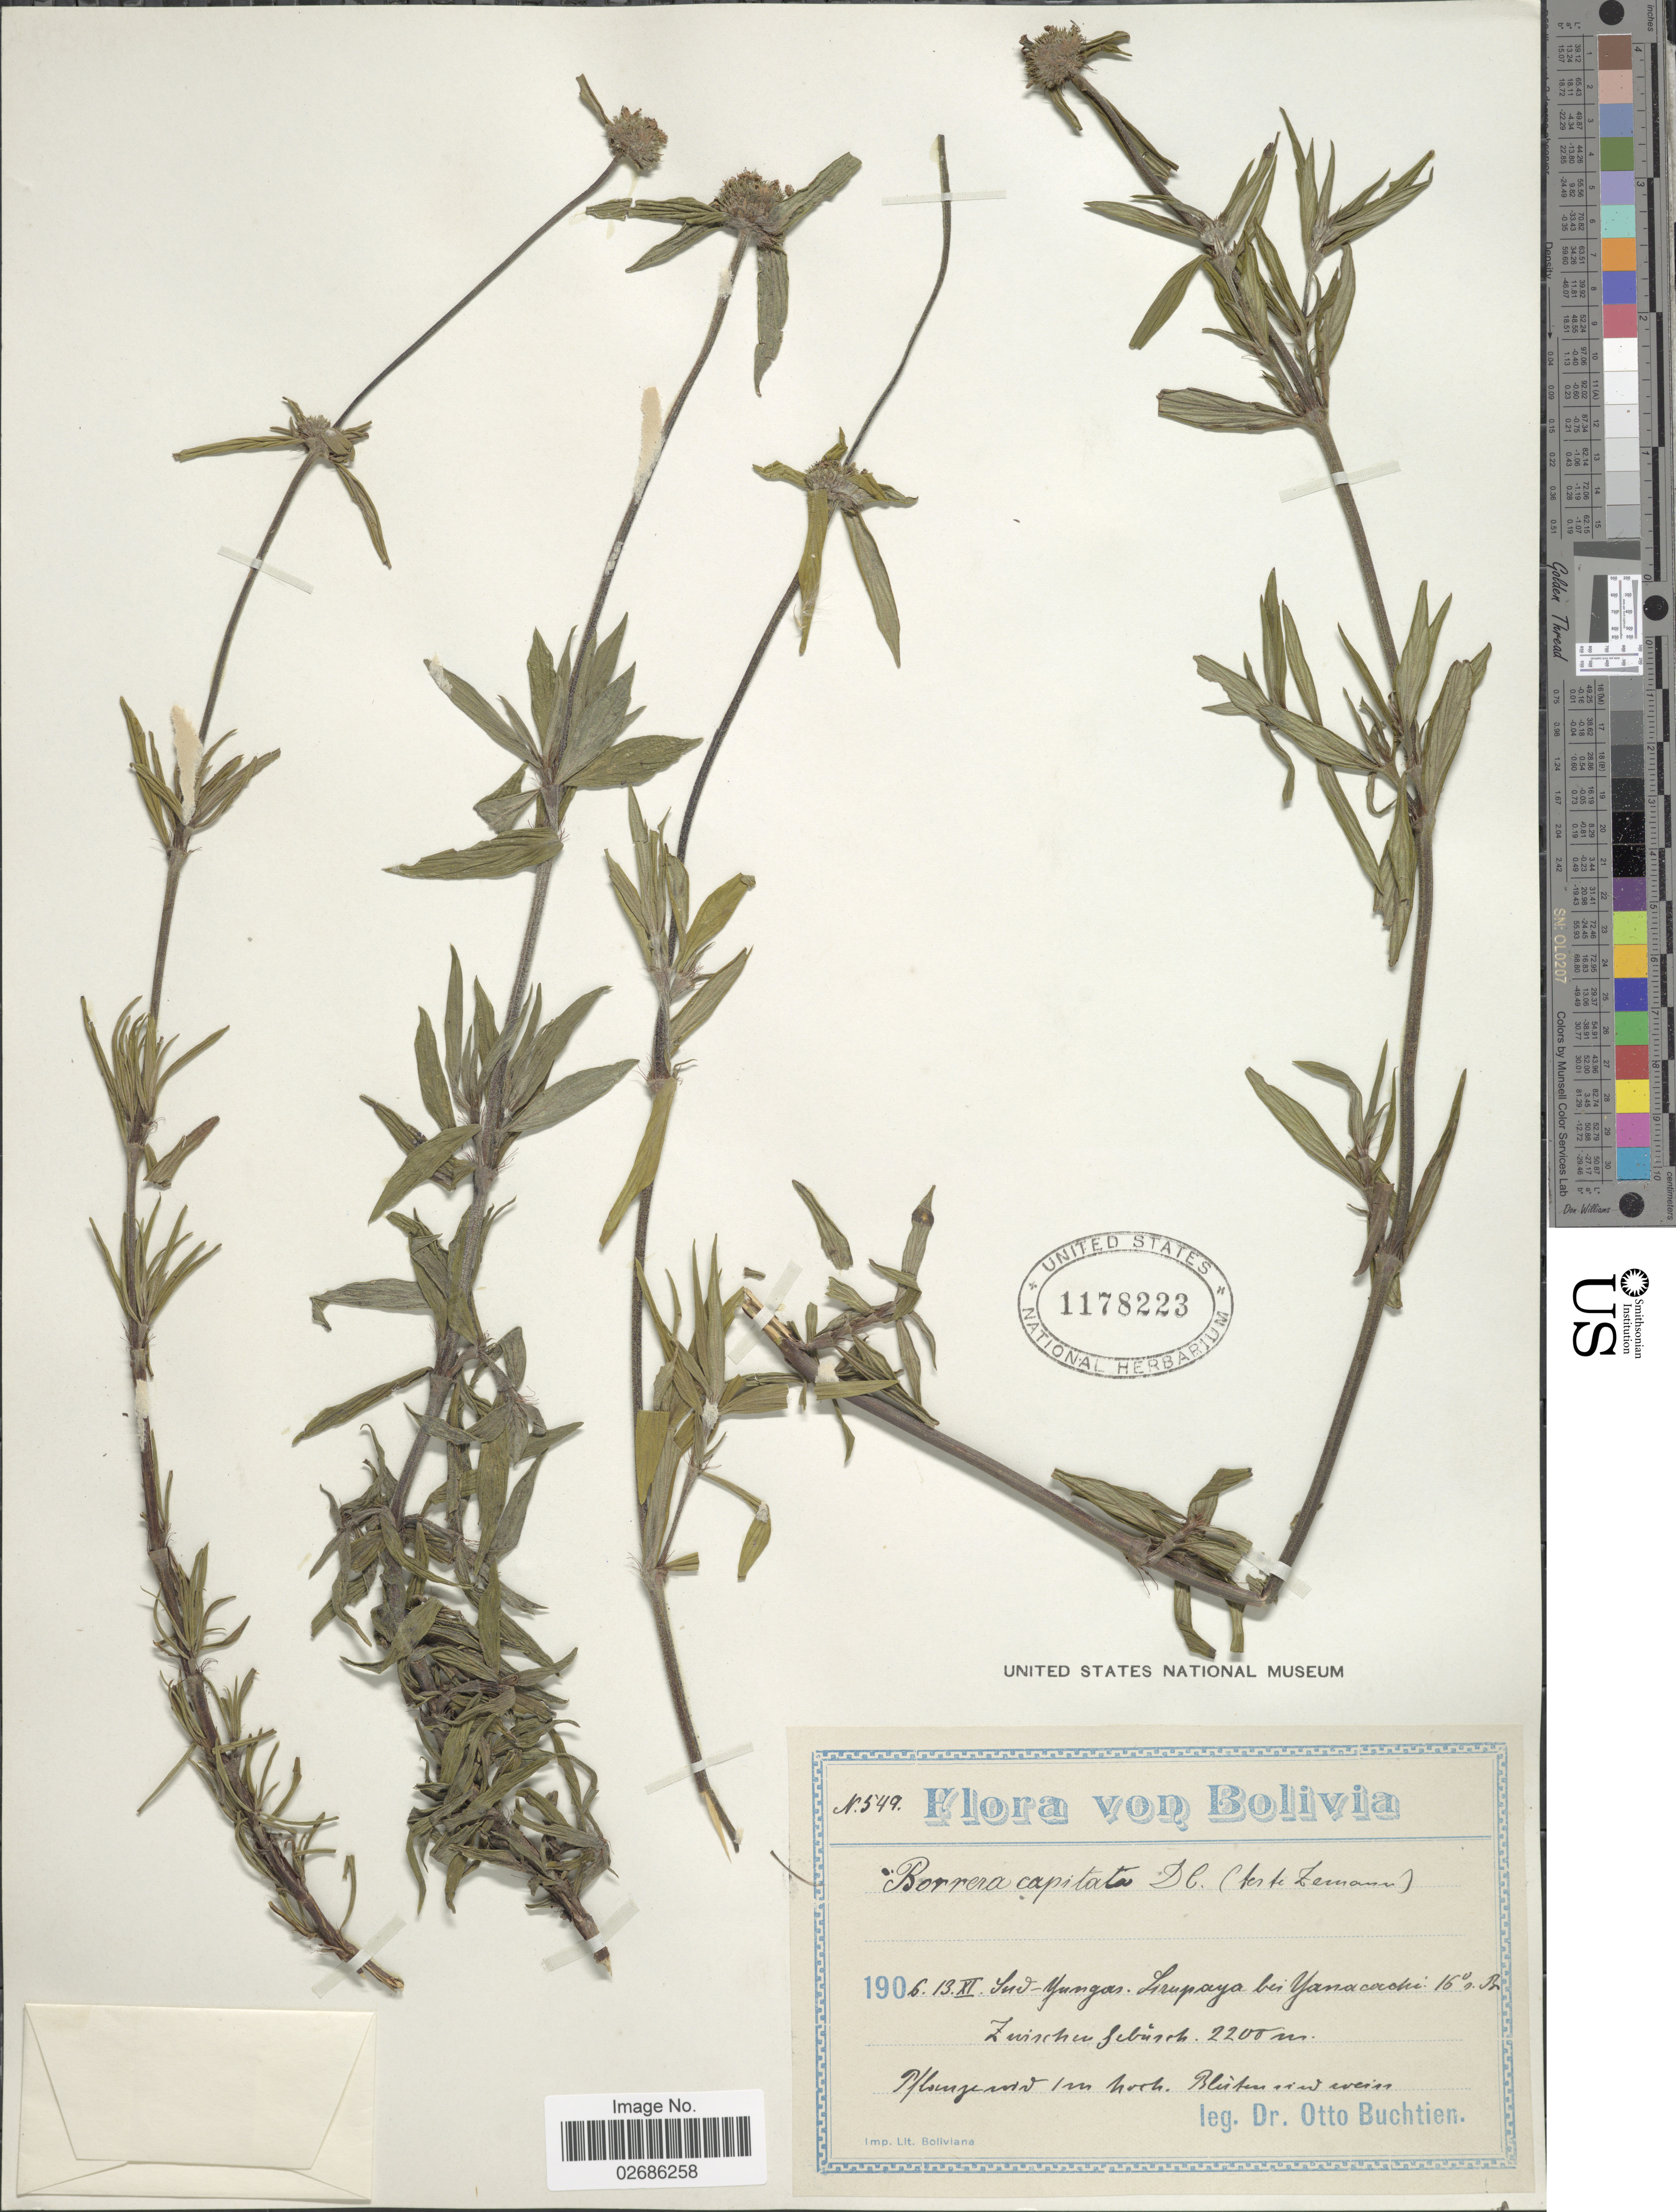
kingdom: Plantae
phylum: Tracheophyta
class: Magnoliopsida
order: Gentianales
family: Rubiaceae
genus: Borreria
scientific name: Borreria capitata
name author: (Ruiz & Pav.) DC.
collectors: O. Buchtien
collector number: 549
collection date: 1906-11-13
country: Bolivia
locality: Sud-Yungas, Sirupaya bei Yanacachi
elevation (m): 2200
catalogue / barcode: US 1178223